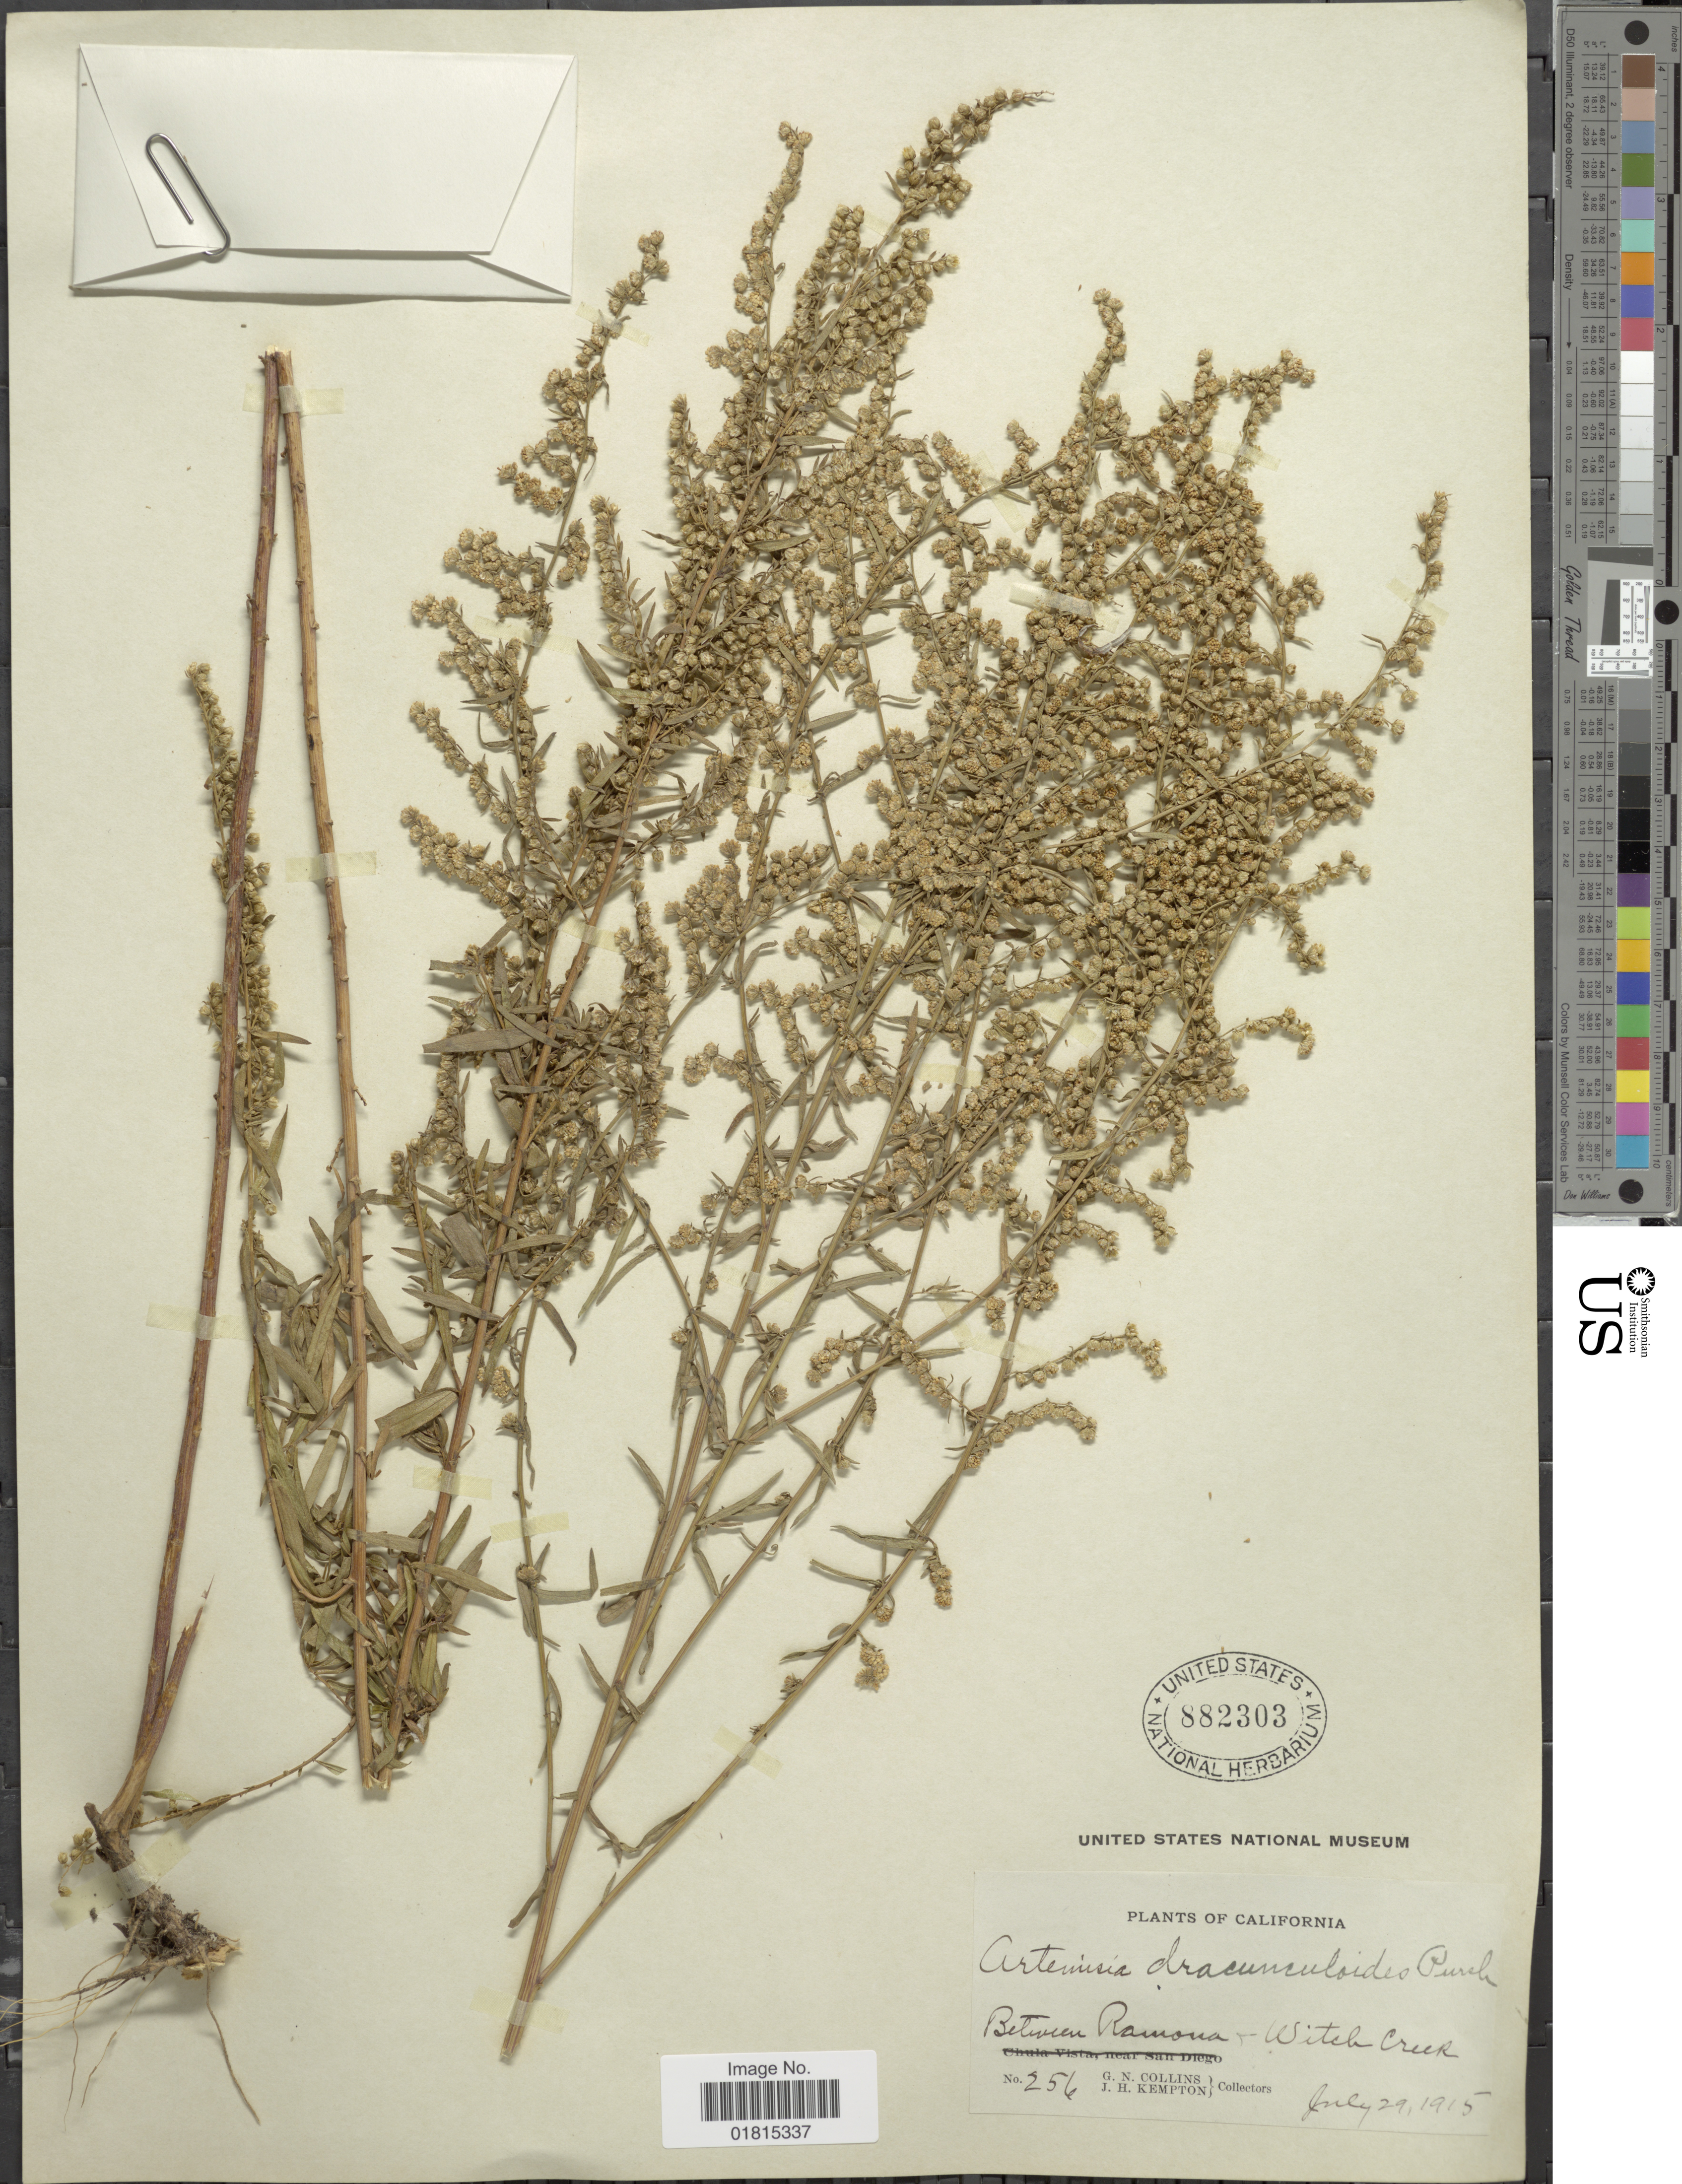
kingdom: Plantae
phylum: Tracheophyta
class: Magnoliopsida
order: Asterales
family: Asteraceae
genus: Artemisia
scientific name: Artemisia dracunculoides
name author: Pursh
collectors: G. Collins & J. H. Kempton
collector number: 256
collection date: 1915-07-29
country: United States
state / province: California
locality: Between Ramona & Witch Creek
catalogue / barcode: US 882303